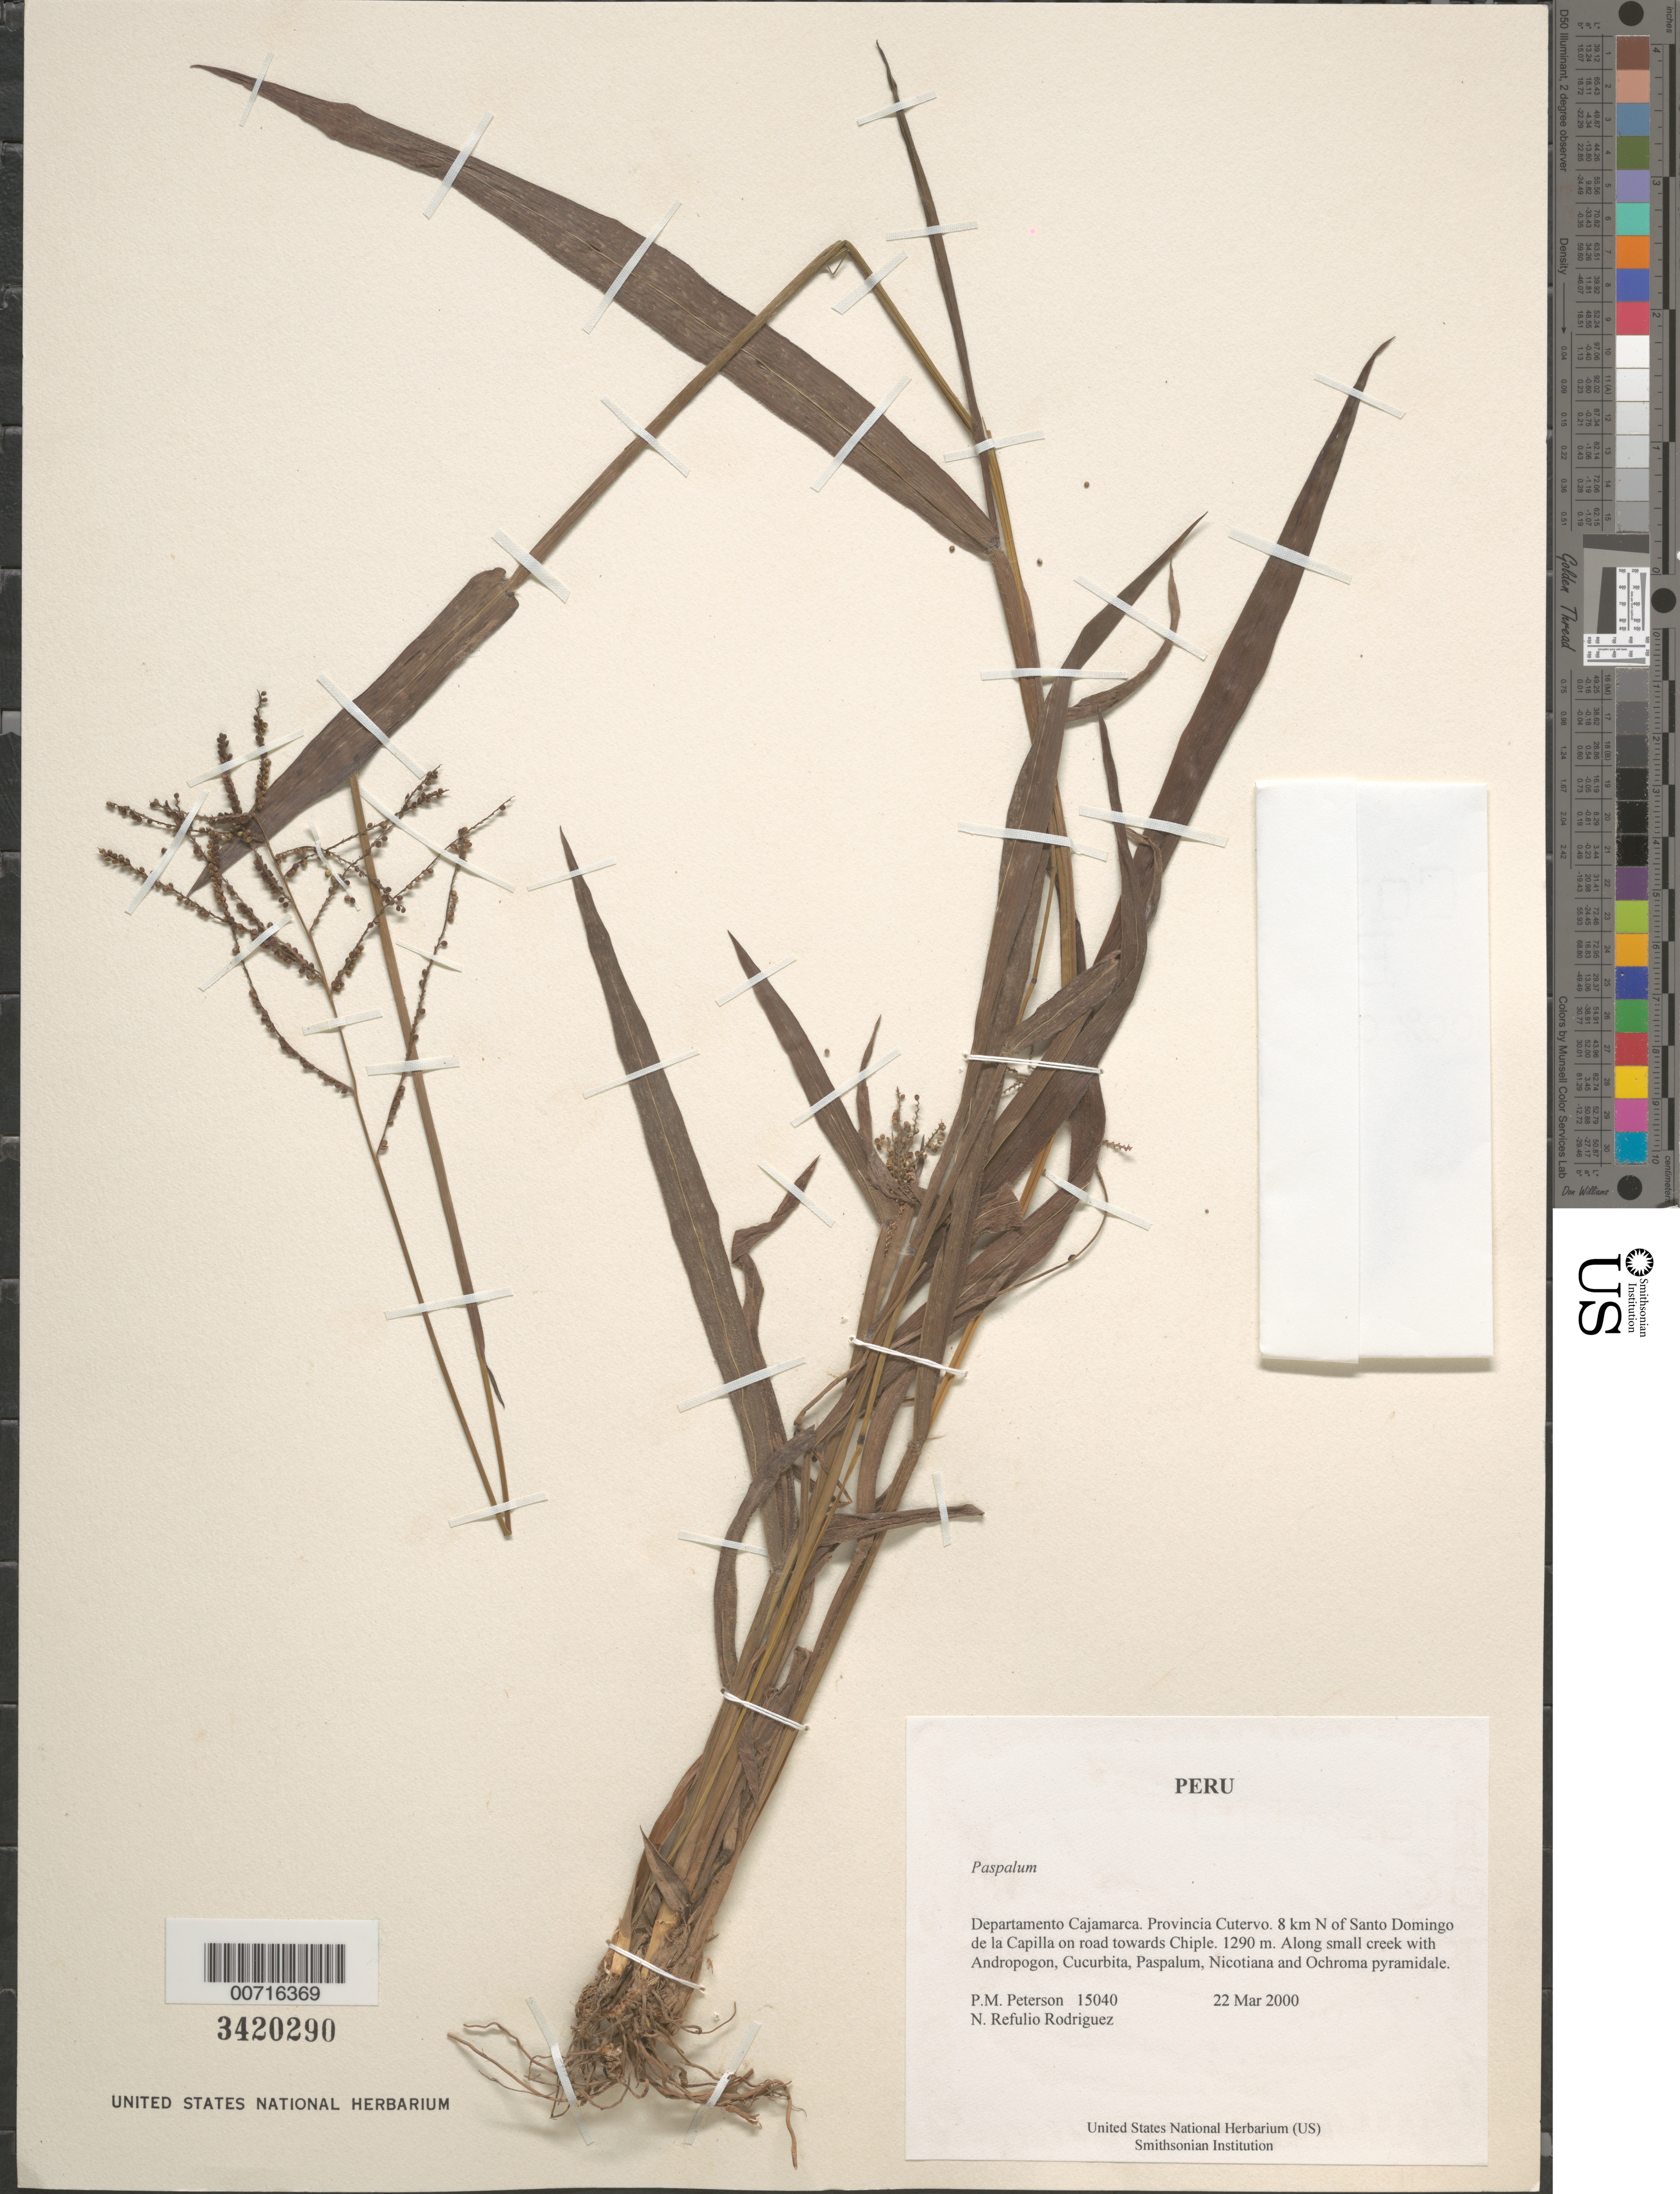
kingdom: Plantae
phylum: Tracheophyta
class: Liliopsida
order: Poales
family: Poaceae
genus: Paspalum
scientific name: Paspalum sp.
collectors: P. M. Peterson & N. Refulio-Rodríguez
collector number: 15040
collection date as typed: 22 Mar 2000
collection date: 2000-03-22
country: Peru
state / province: Cajamarca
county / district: Cutervo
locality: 8 km N of Santo Domingo de la Capilla on road towards Chiple.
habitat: Along small creek with Andropogon, Cucurbita, Paspalum, Nicotiana and Ochroma pyramidale.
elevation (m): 1290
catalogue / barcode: US 3420290